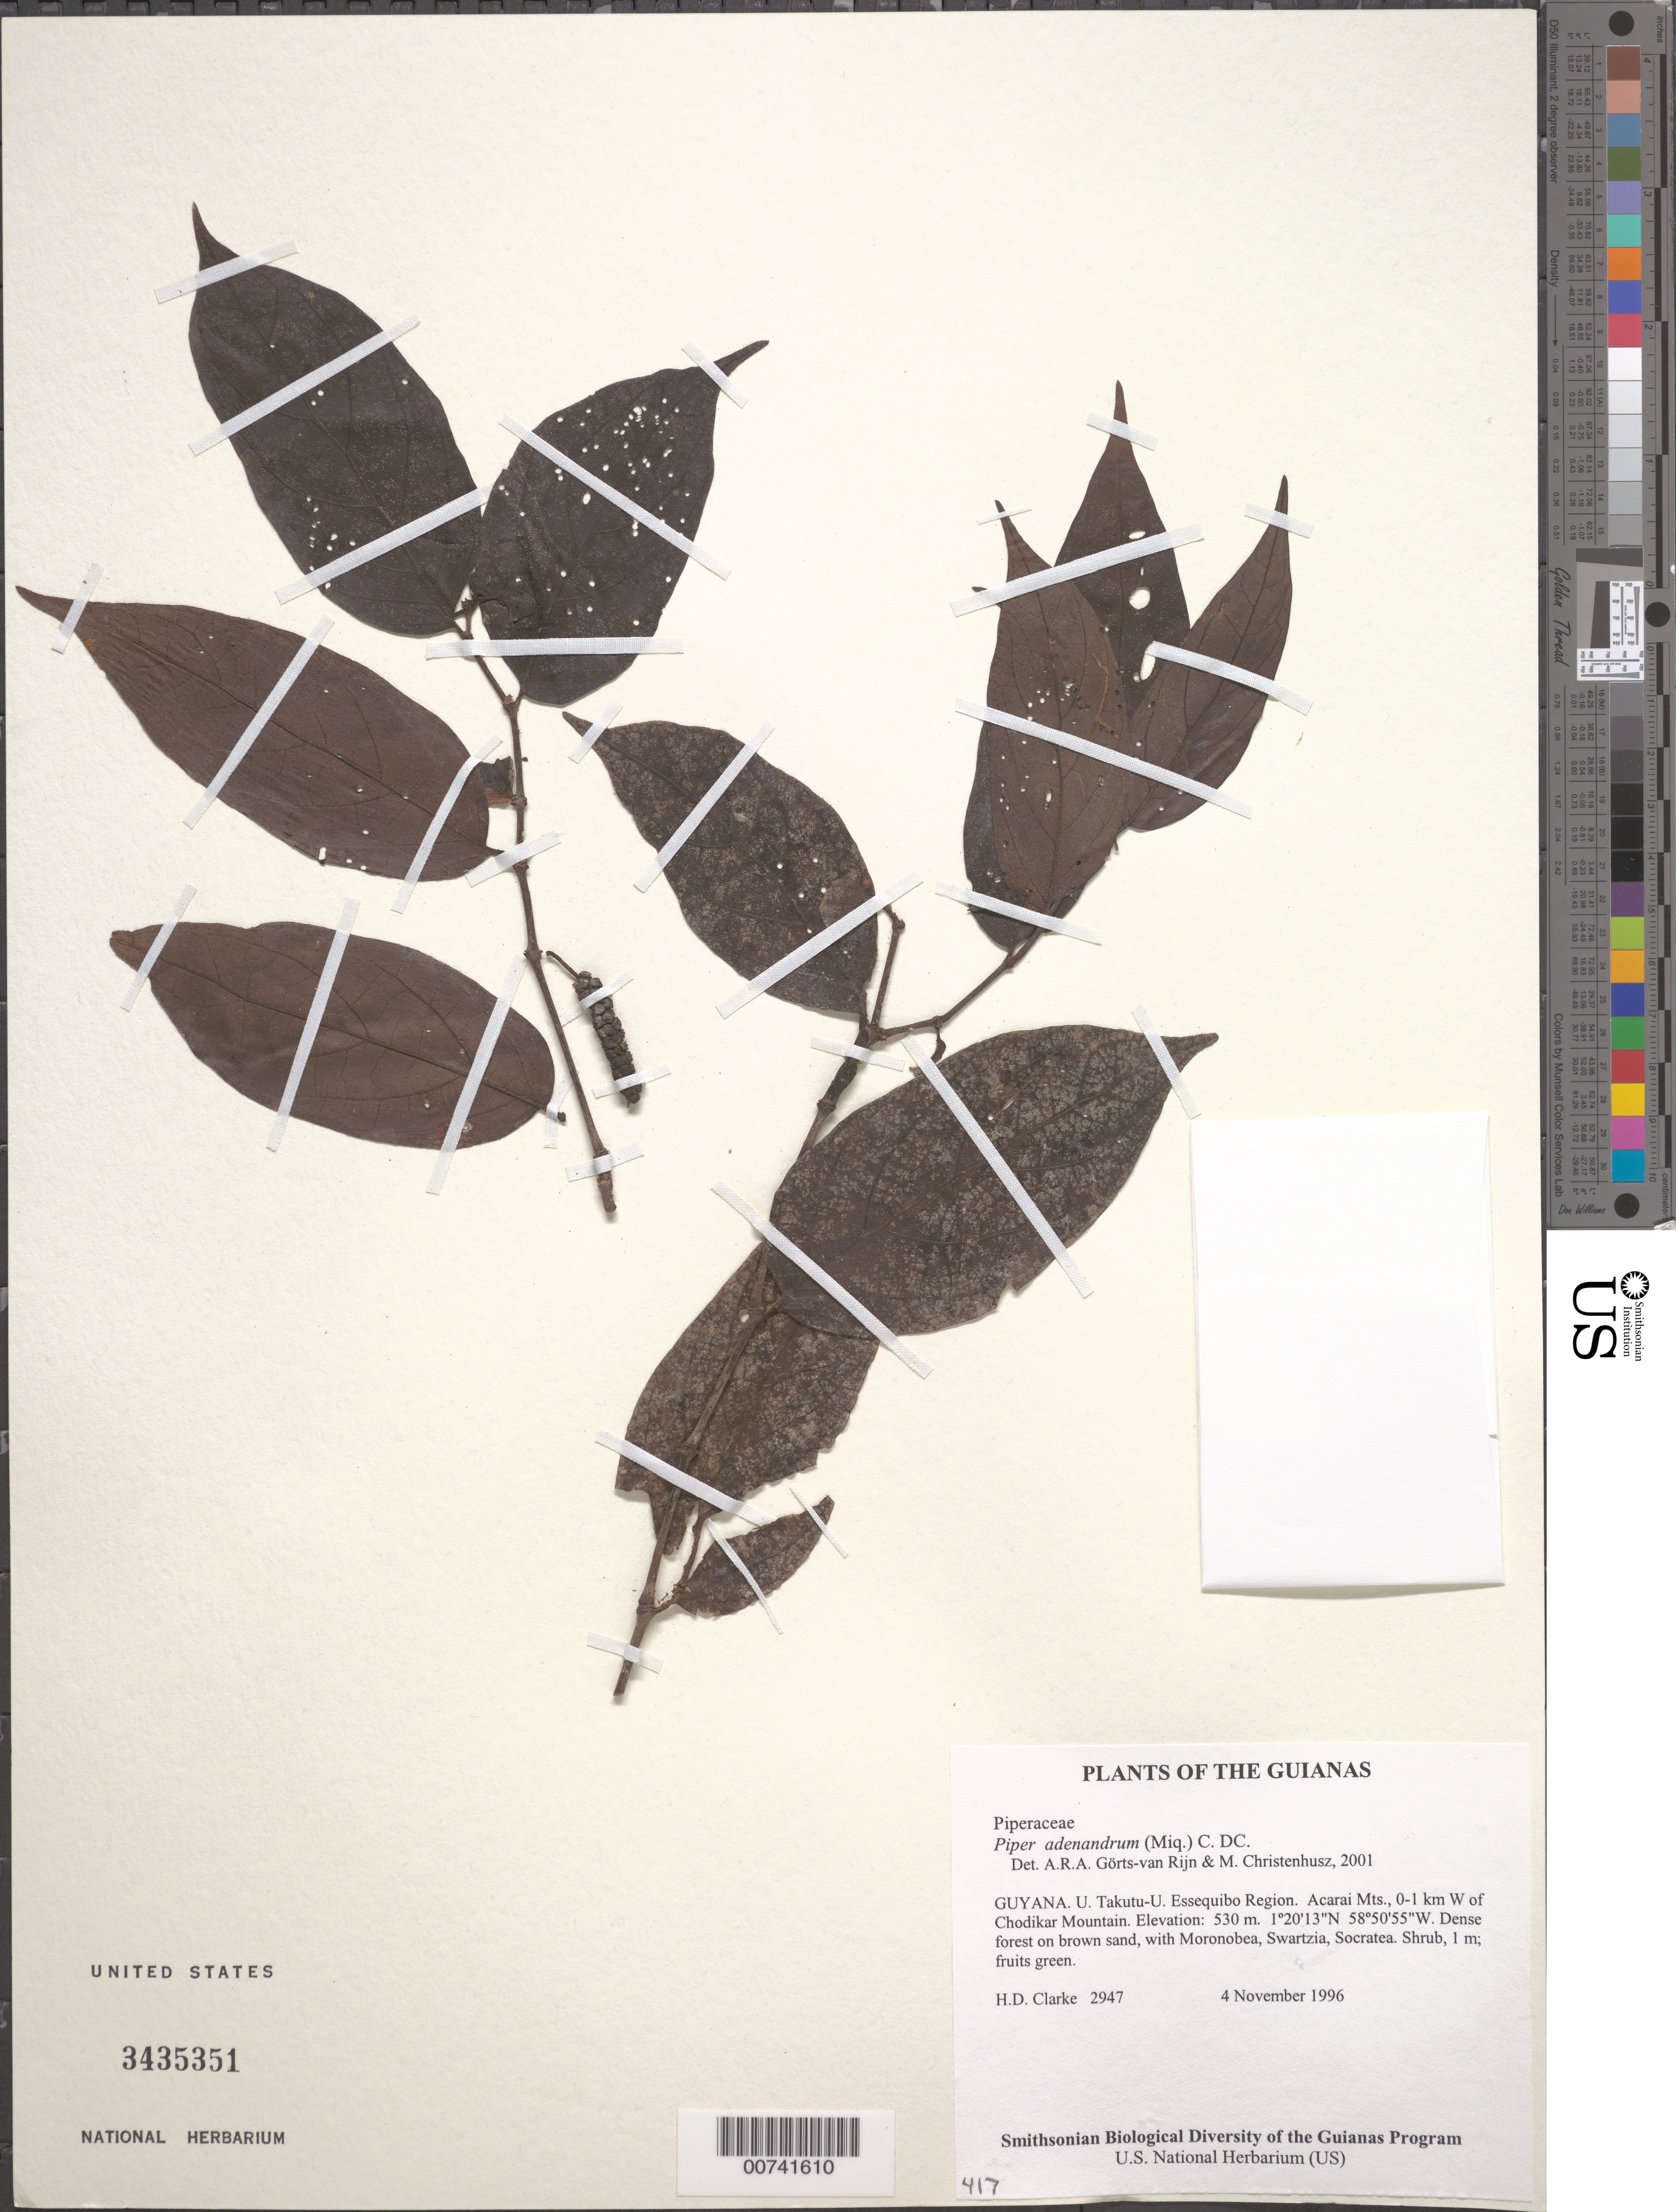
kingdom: Plantae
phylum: Tracheophyta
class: Magnoliopsida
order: Piperales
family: Piperaceae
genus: Piper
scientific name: Piper adenandrum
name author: (Miq.) C. DC.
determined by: Görts-van Rijn, A. R.; Christenhusz, M. J.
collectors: H. D. Clarke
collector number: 2947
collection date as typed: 4 November 1996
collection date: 1996-11-04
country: Guyana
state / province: U. Takutu-U. Essequibo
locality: Acarai Mts., 0-1 km W of Chodikar Mountain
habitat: Dense forest on brown sand, with Moronobea, Swartzia, Socratea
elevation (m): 530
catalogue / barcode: US 3435351